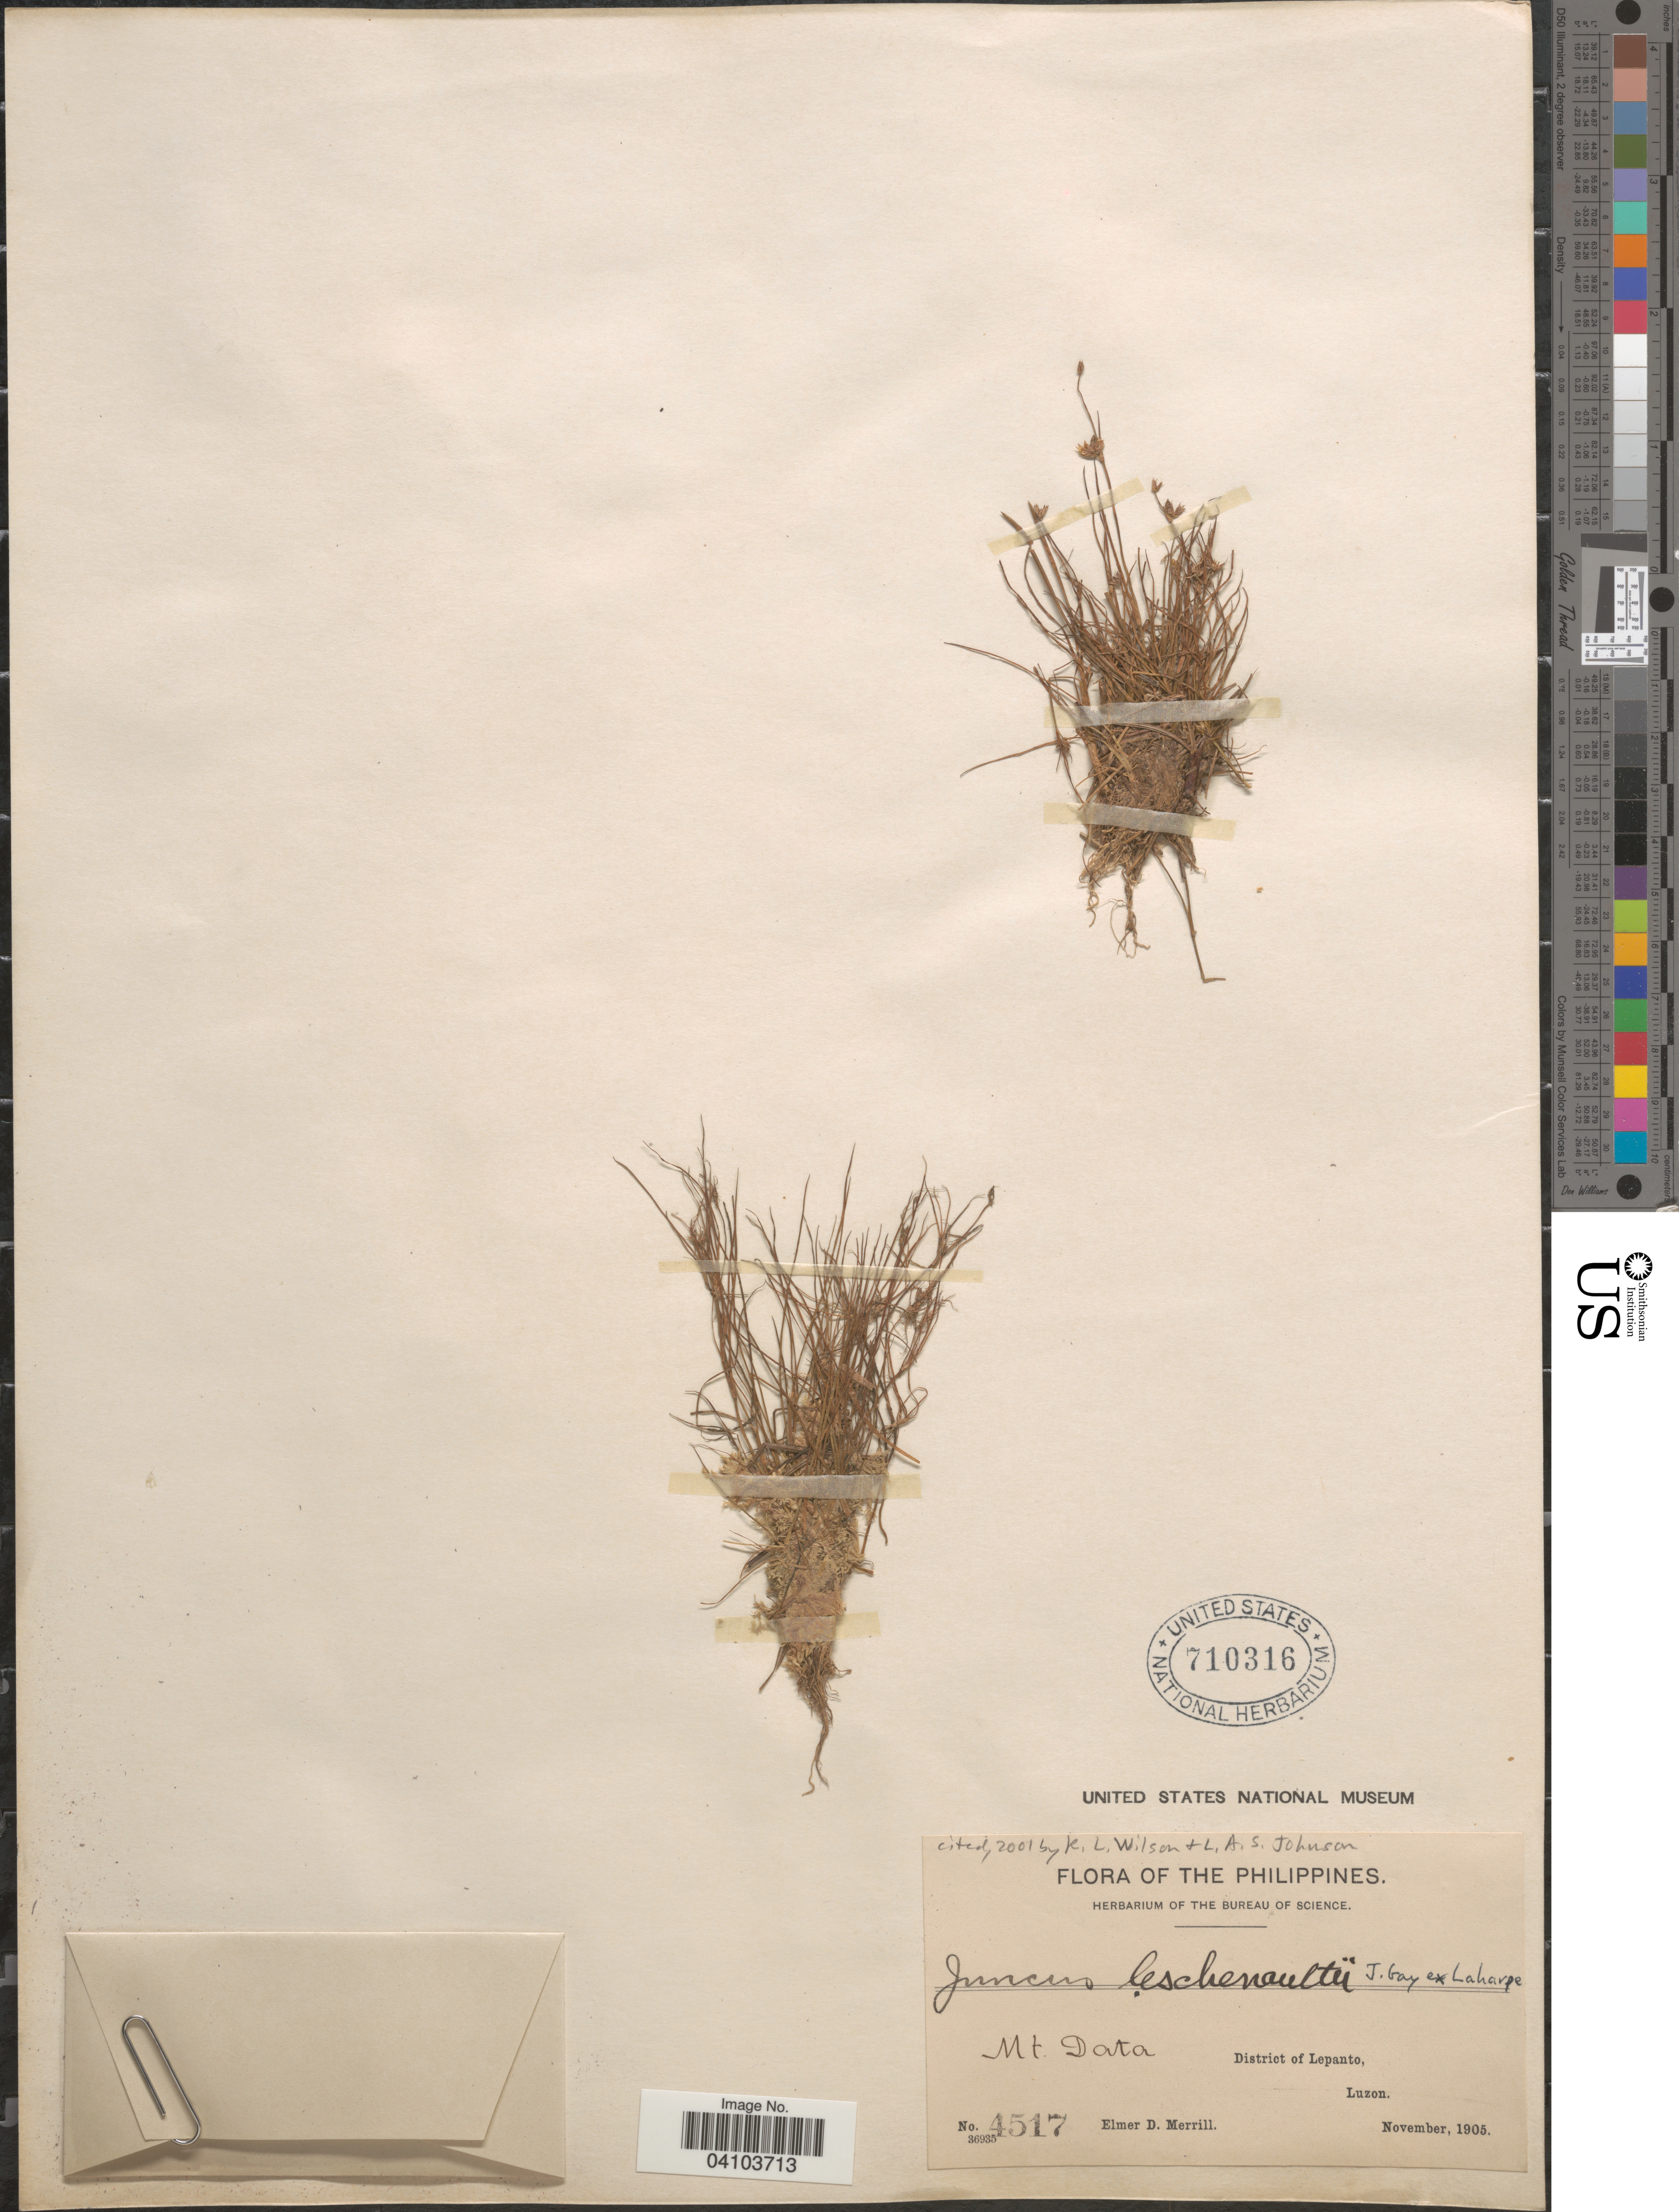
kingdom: Plantae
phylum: Tracheophyta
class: Liliopsida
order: Poales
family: Juncaceae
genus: Juncus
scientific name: Juncus leschenaultii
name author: J. Gay ex Laharpe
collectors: E. D. Merrill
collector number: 4517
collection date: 1905-11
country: Philippines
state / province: Cordillera (Administrative Region)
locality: Mt. Data. District of Lepanto, Luzon.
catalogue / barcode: US 710316